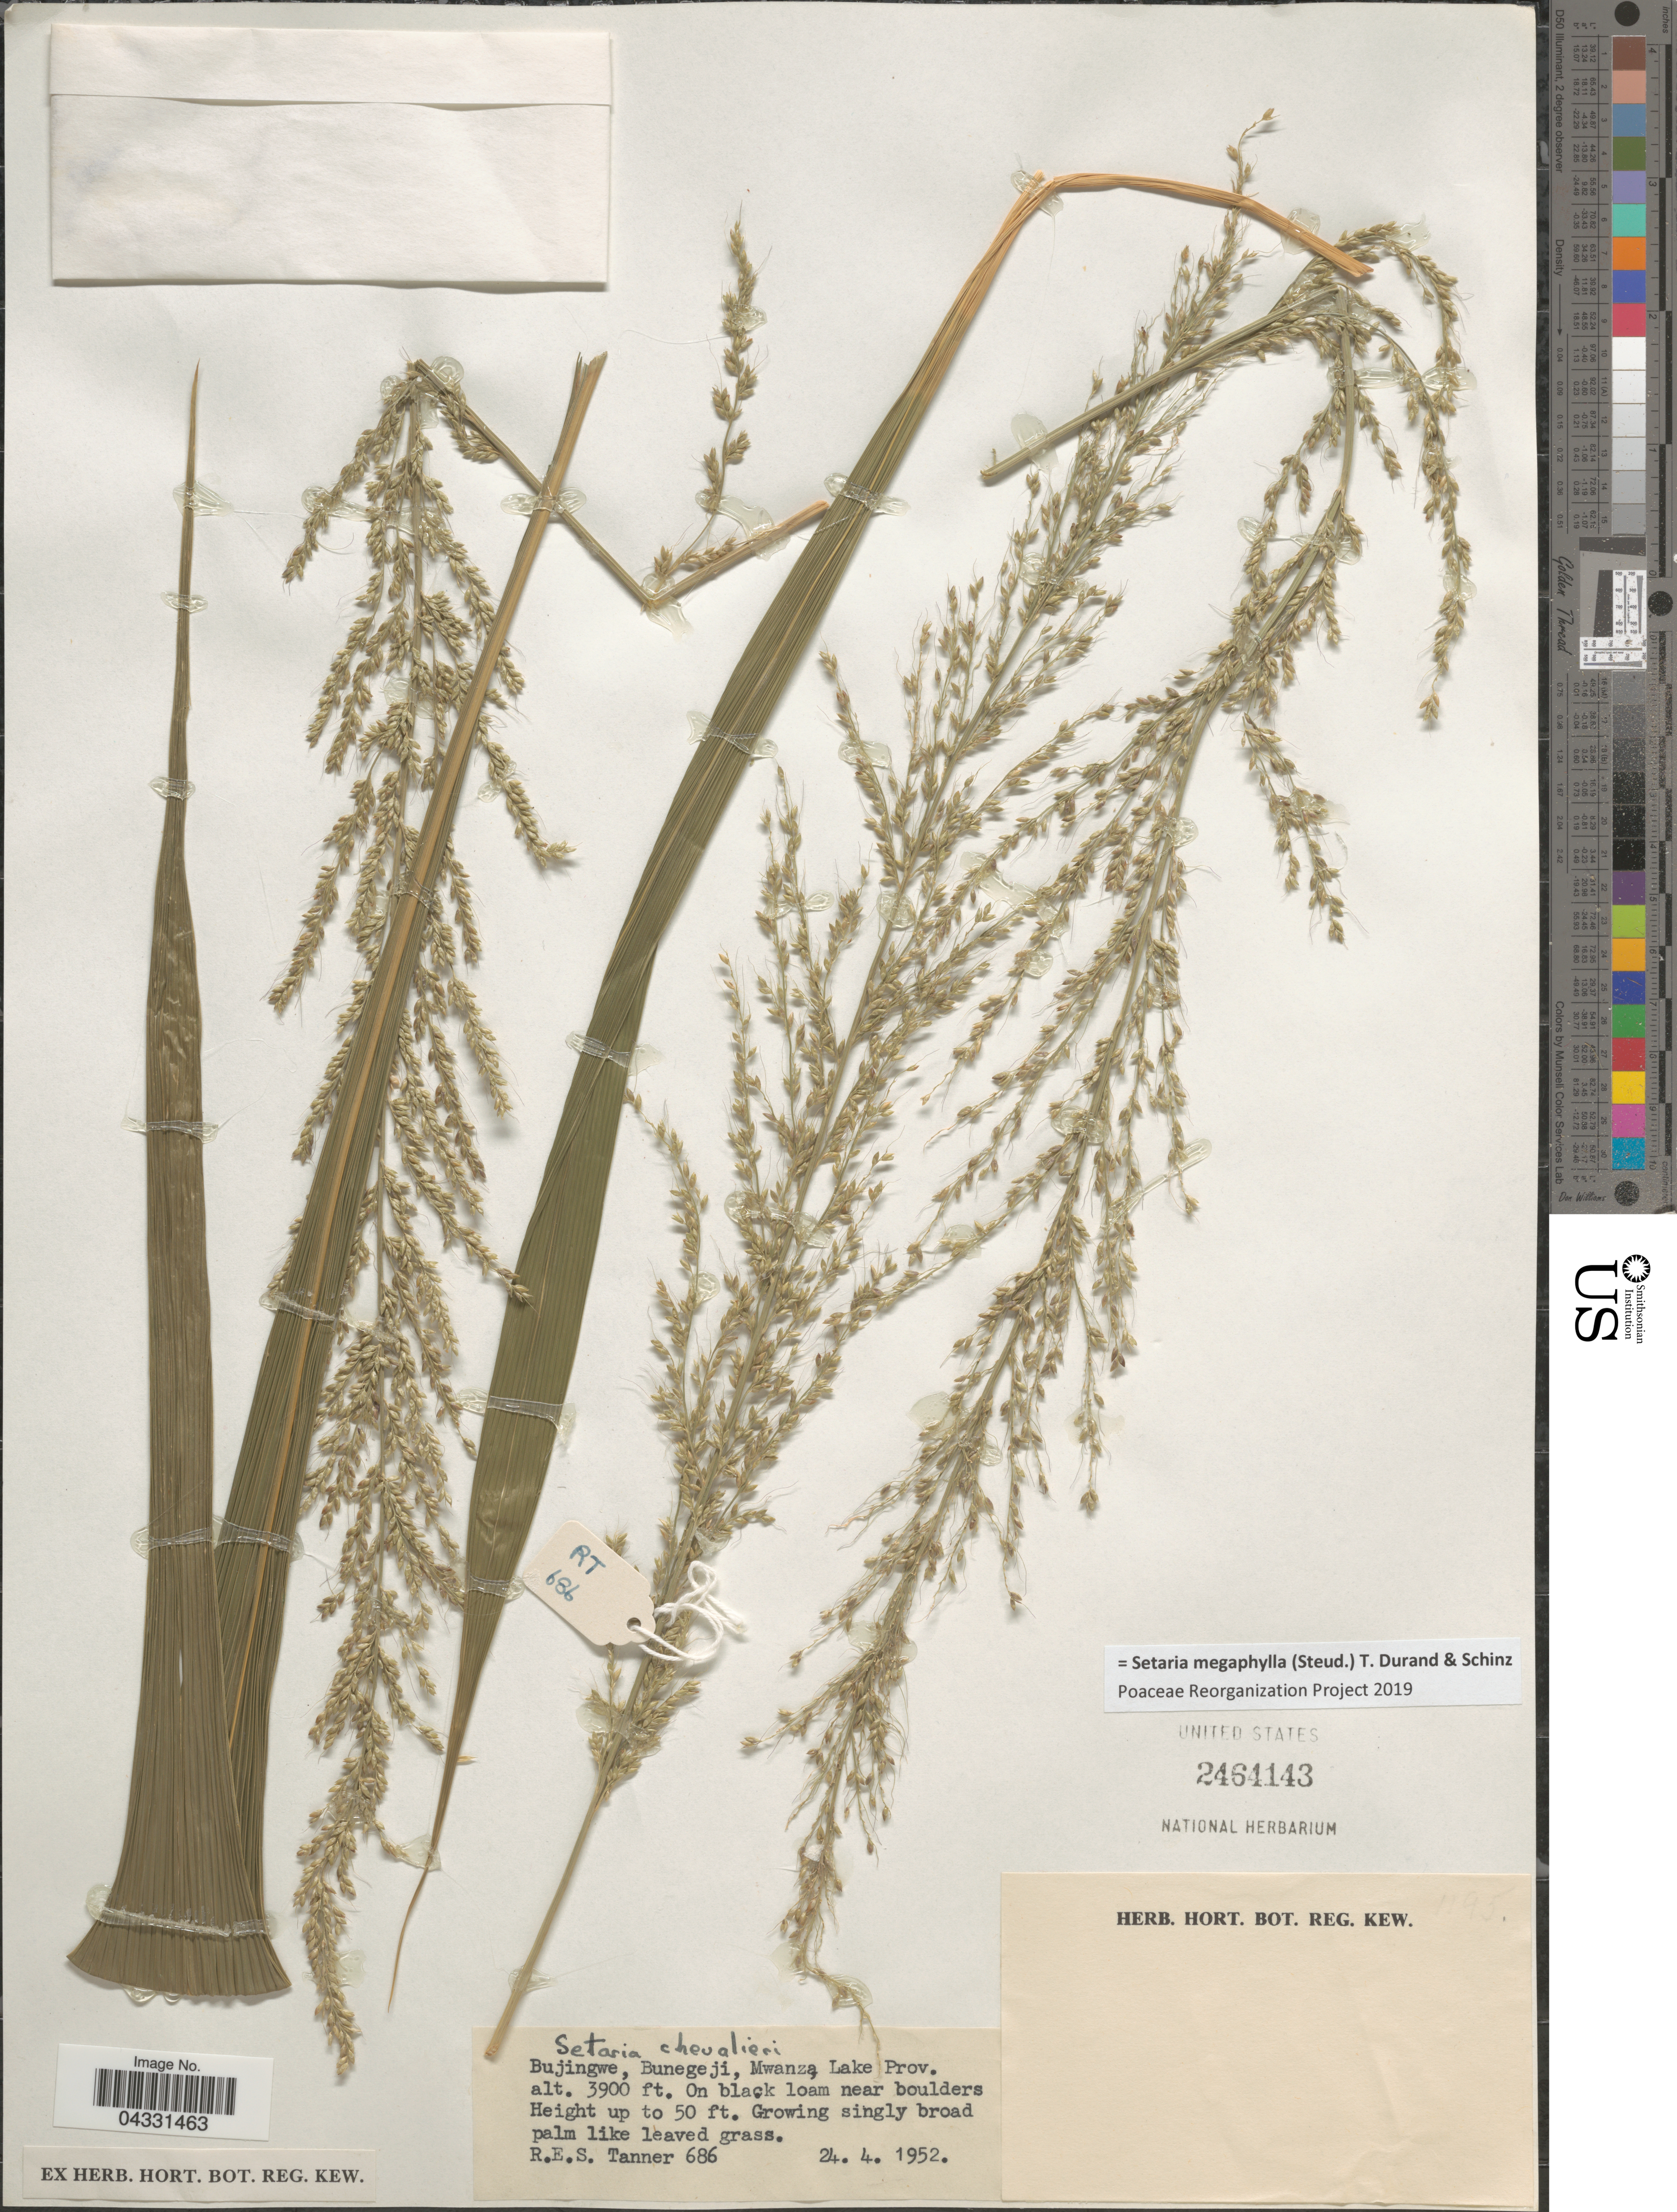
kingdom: Plantae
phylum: Tracheophyta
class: Liliopsida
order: Poales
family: Poaceae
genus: Setaria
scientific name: Setaria megaphylla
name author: (Steud.) Durieu & Schinz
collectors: R. Tanner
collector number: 686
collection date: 1952-04-24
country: Tanzania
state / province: Mwanza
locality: Bujingwe, Bunegeji, Mwanza Lake Prov. On black loam near boulders.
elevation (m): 1189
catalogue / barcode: US 2464143